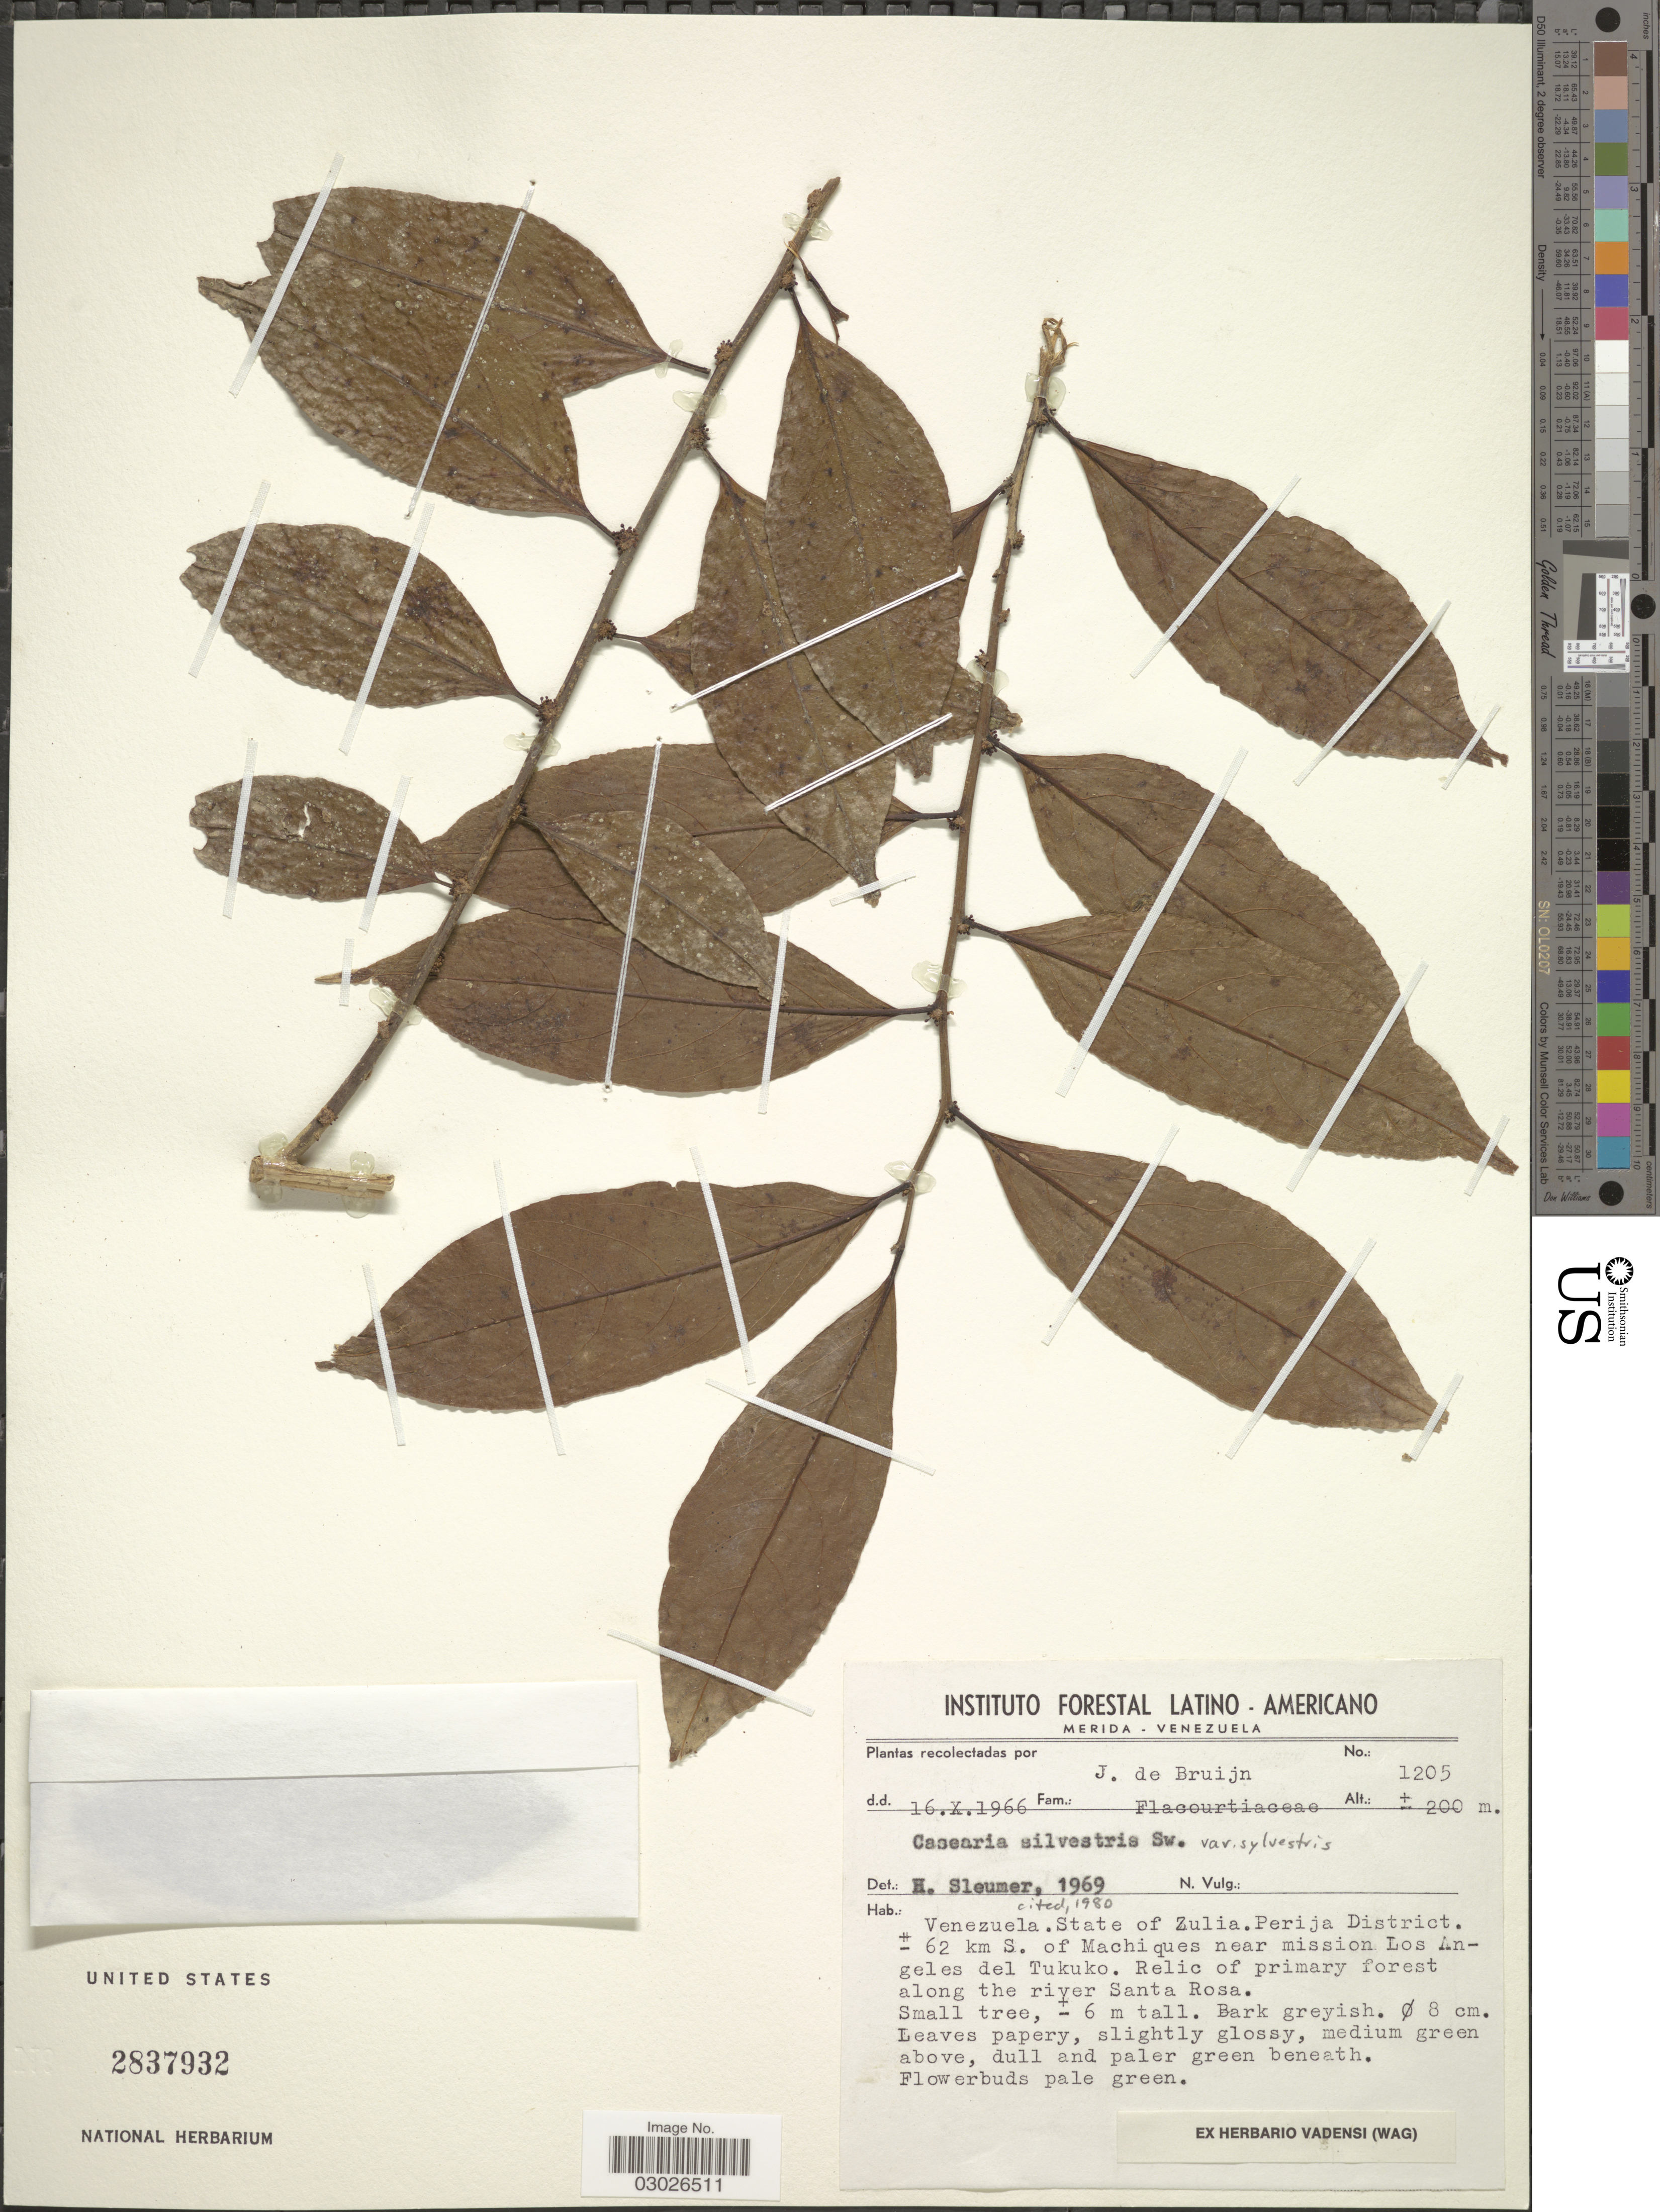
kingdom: Plantae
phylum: Tracheophyta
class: Magnoliopsida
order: Malpighiales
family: Salicaceae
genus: Casearia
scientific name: Casearia sylvestris var. sylvestris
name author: Sw.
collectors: J. Bruijn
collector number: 1205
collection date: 1966-10-16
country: Venezuela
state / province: Zulia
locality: Perija District, ± 62 km S. of Machiques near mission Los Angeles del Tukuko, Relic of primary forest along the river Santa Rosa.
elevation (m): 200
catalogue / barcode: US 2837932